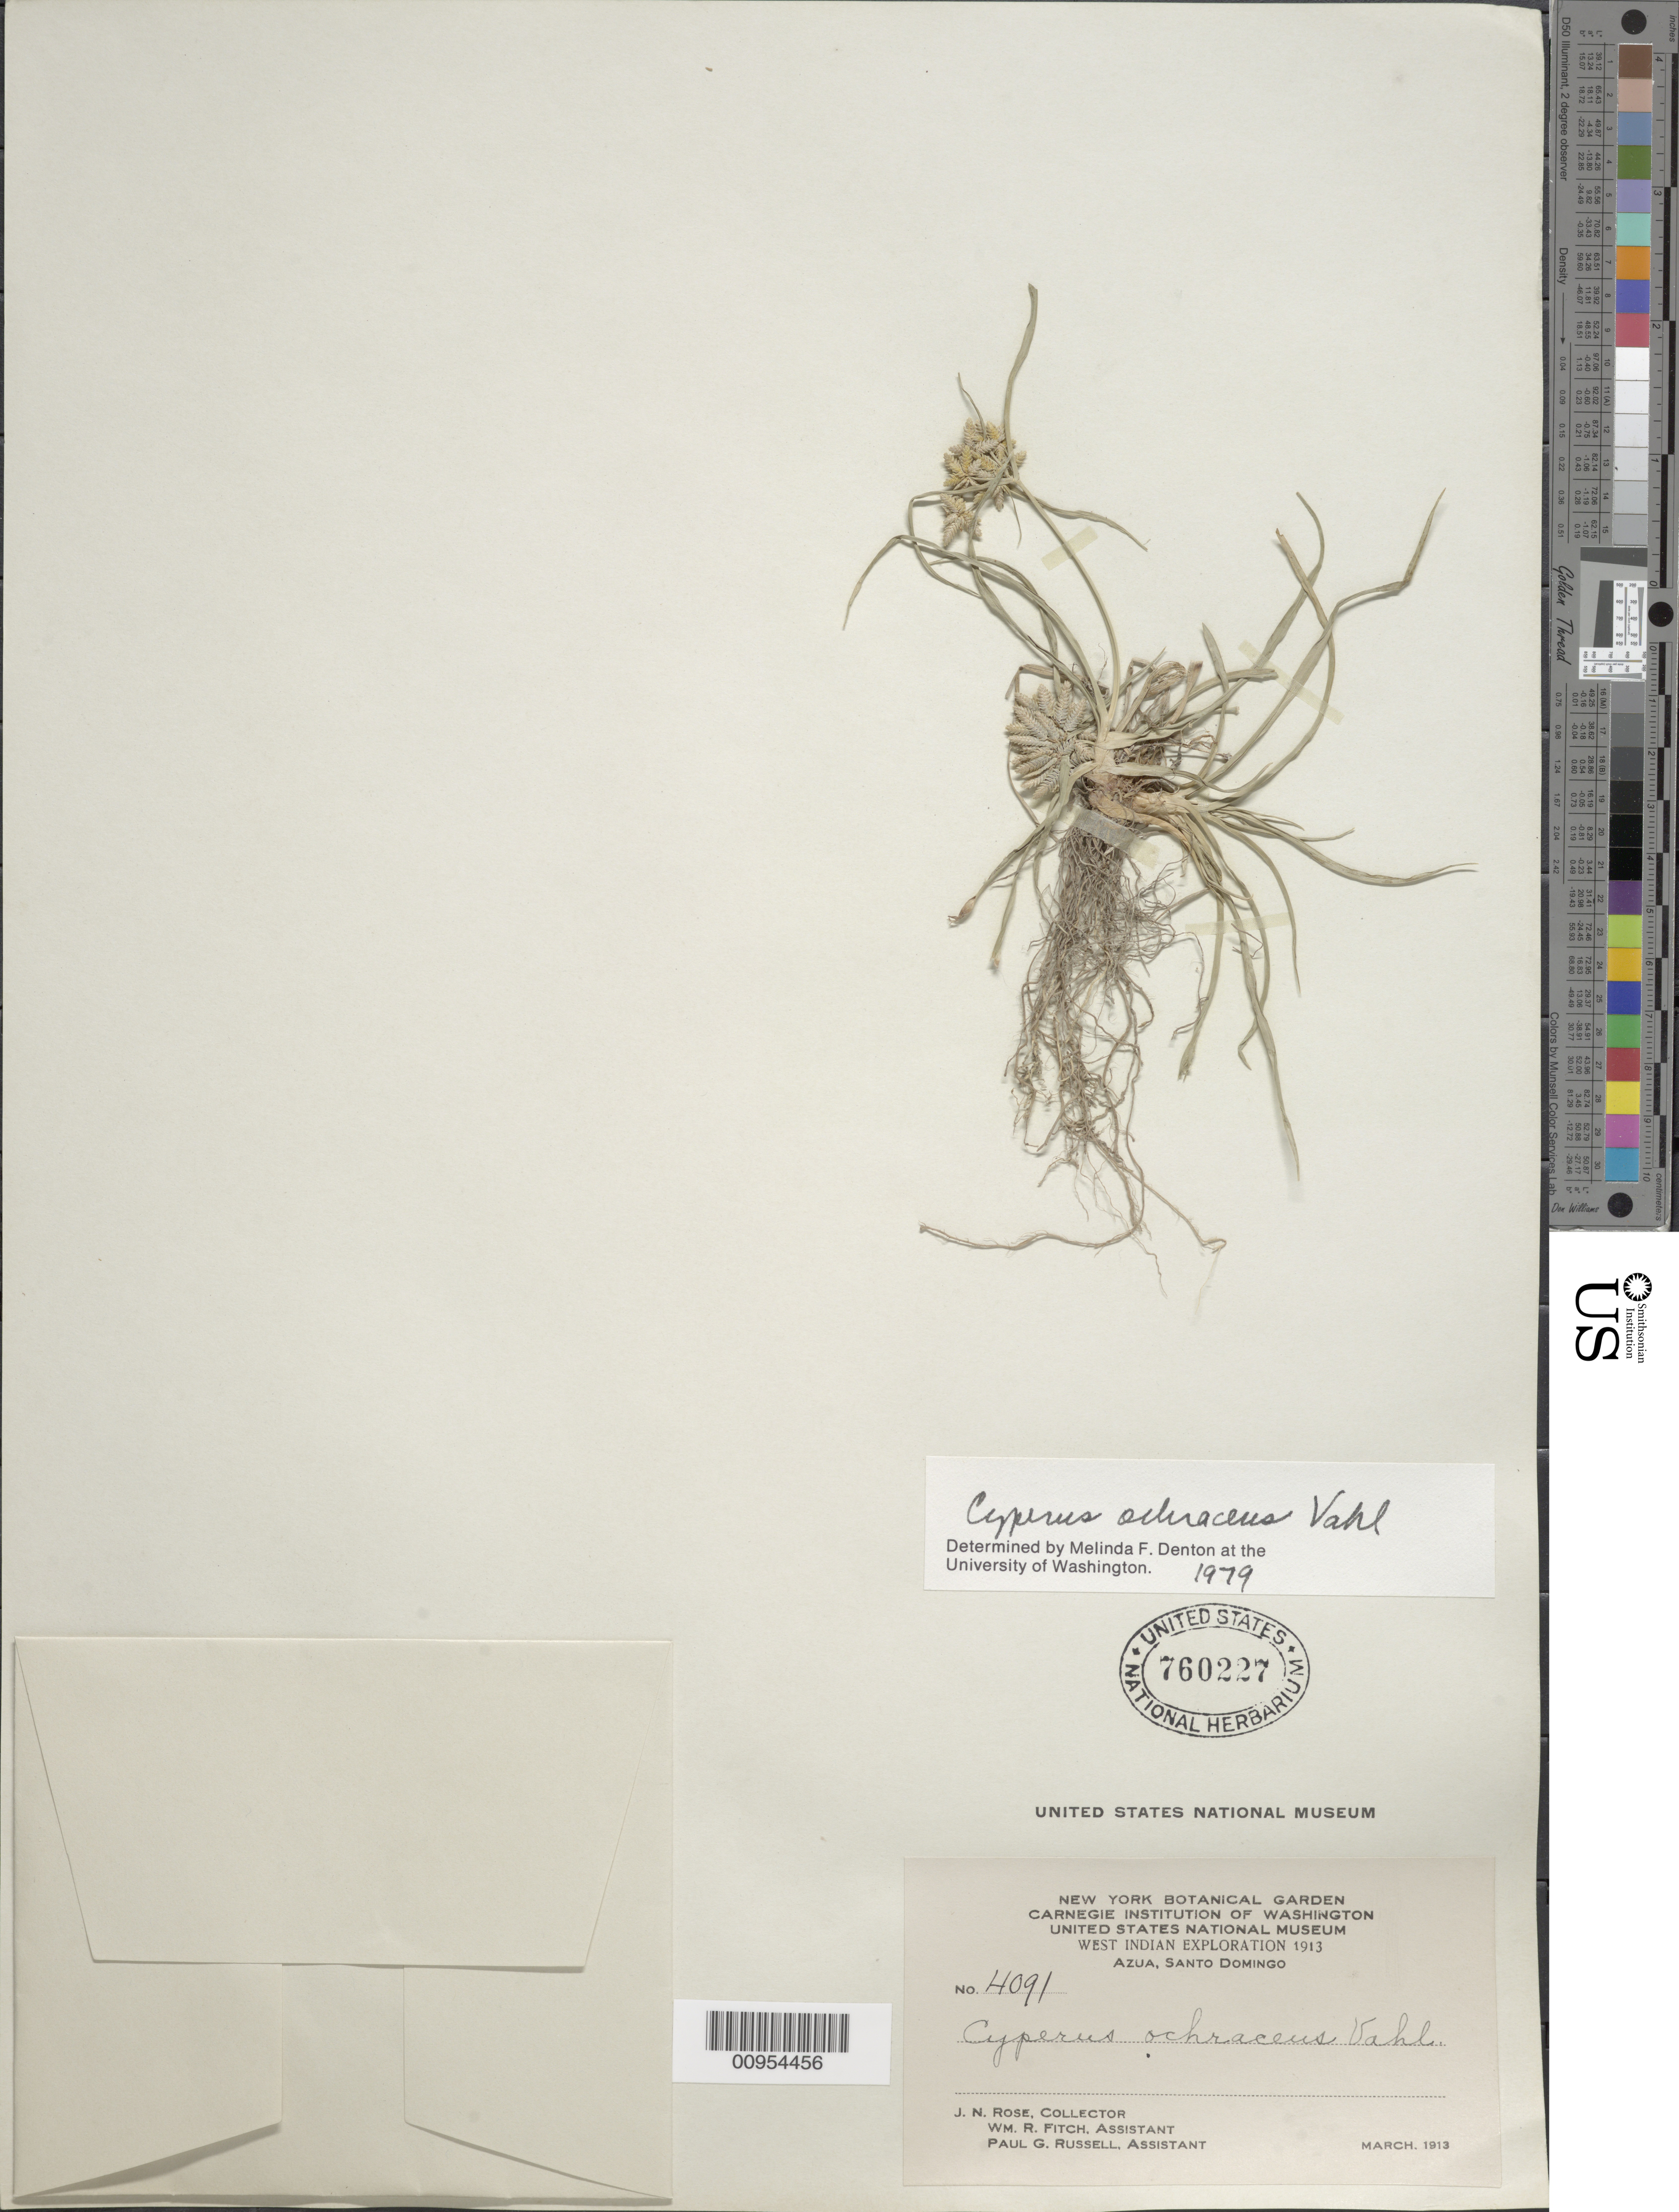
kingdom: Plantae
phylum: Tracheophyta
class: Liliopsida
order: Poales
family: Cyperaceae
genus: Cyperus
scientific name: Cyperus ochraceus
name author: Vahl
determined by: Denton, M. F.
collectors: J. N. Rose, W. R. Fitch & P. G. Russell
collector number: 4091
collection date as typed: Mar 1913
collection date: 1913-03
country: Dominican Republic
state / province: Azua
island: Hispaniola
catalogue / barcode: US 760227